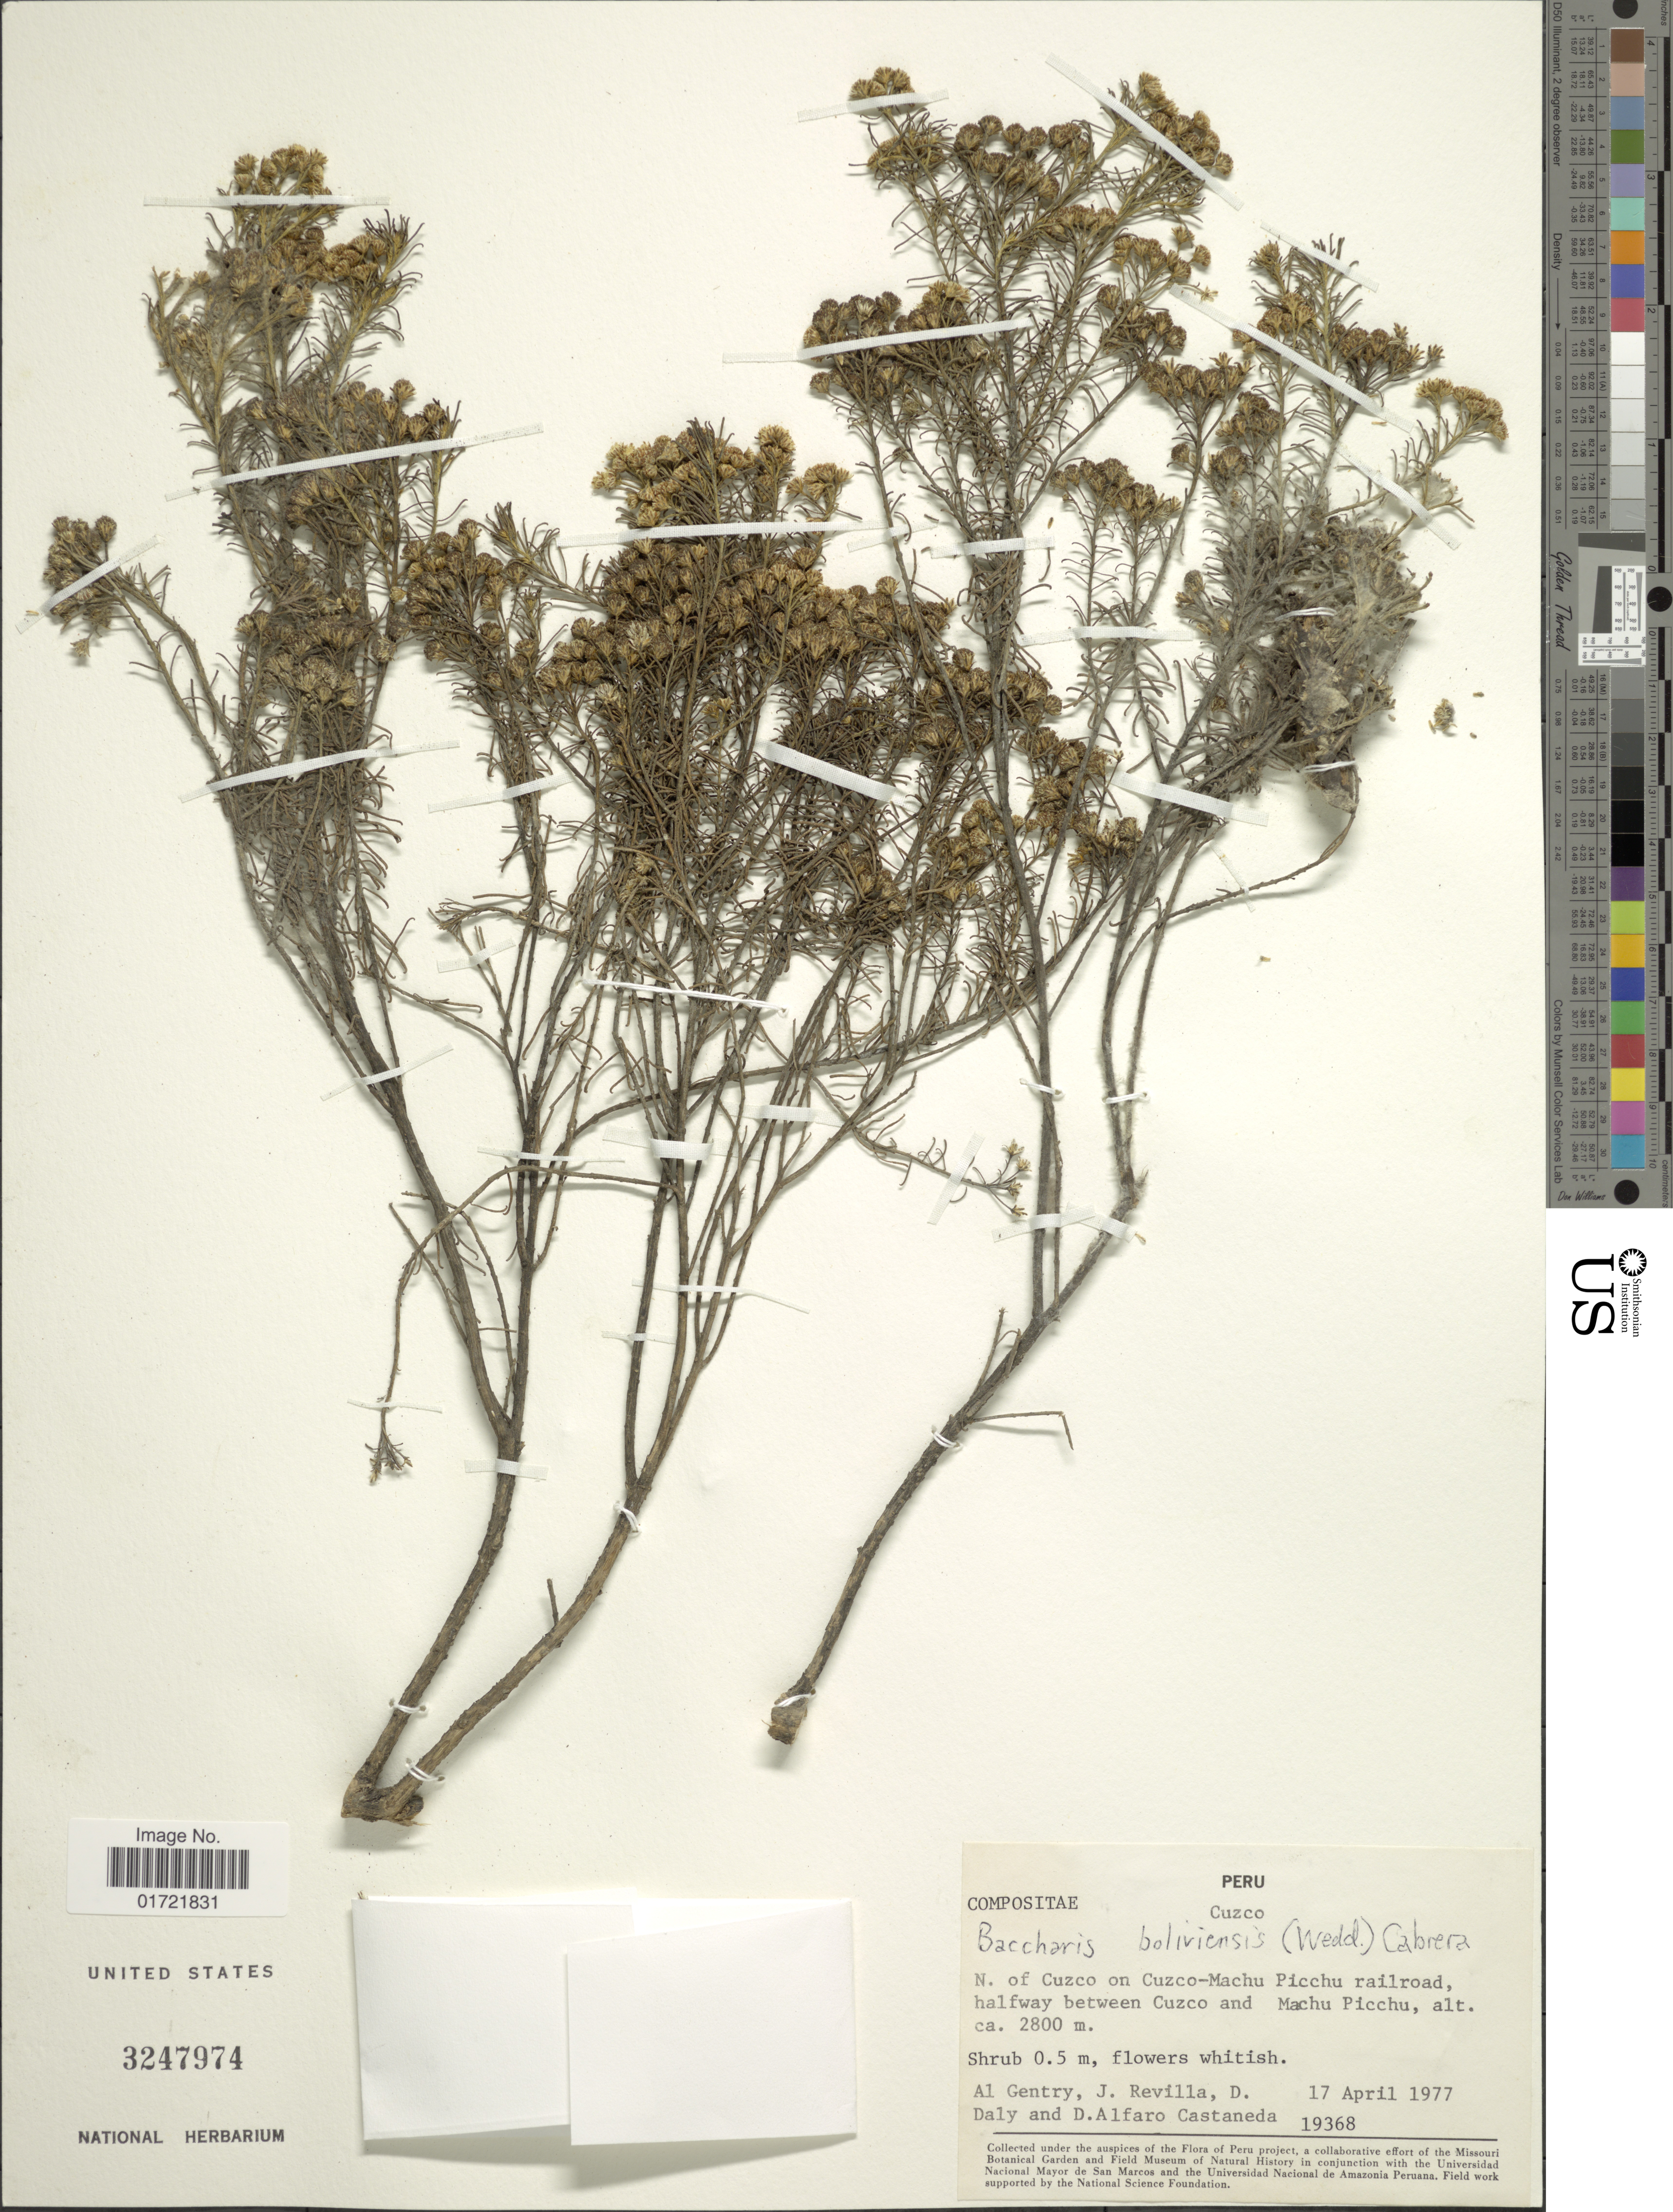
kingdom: Plantae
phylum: Tracheophyta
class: Magnoliopsida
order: Asterales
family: Asteraceae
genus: Baccharis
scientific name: Baccharis bolivensis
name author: (Wedd.) Cabrera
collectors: A. H. Gentry, J. Revilla, D. C. Daly & D. Alfaro Castaneda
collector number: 19368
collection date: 1977-04-17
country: Peru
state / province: Cusco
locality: N. of Cuzco on Cuzco-Machu Picchu railroad halfway between Cuzco and Machu Picchu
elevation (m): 2800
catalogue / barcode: US 3247974